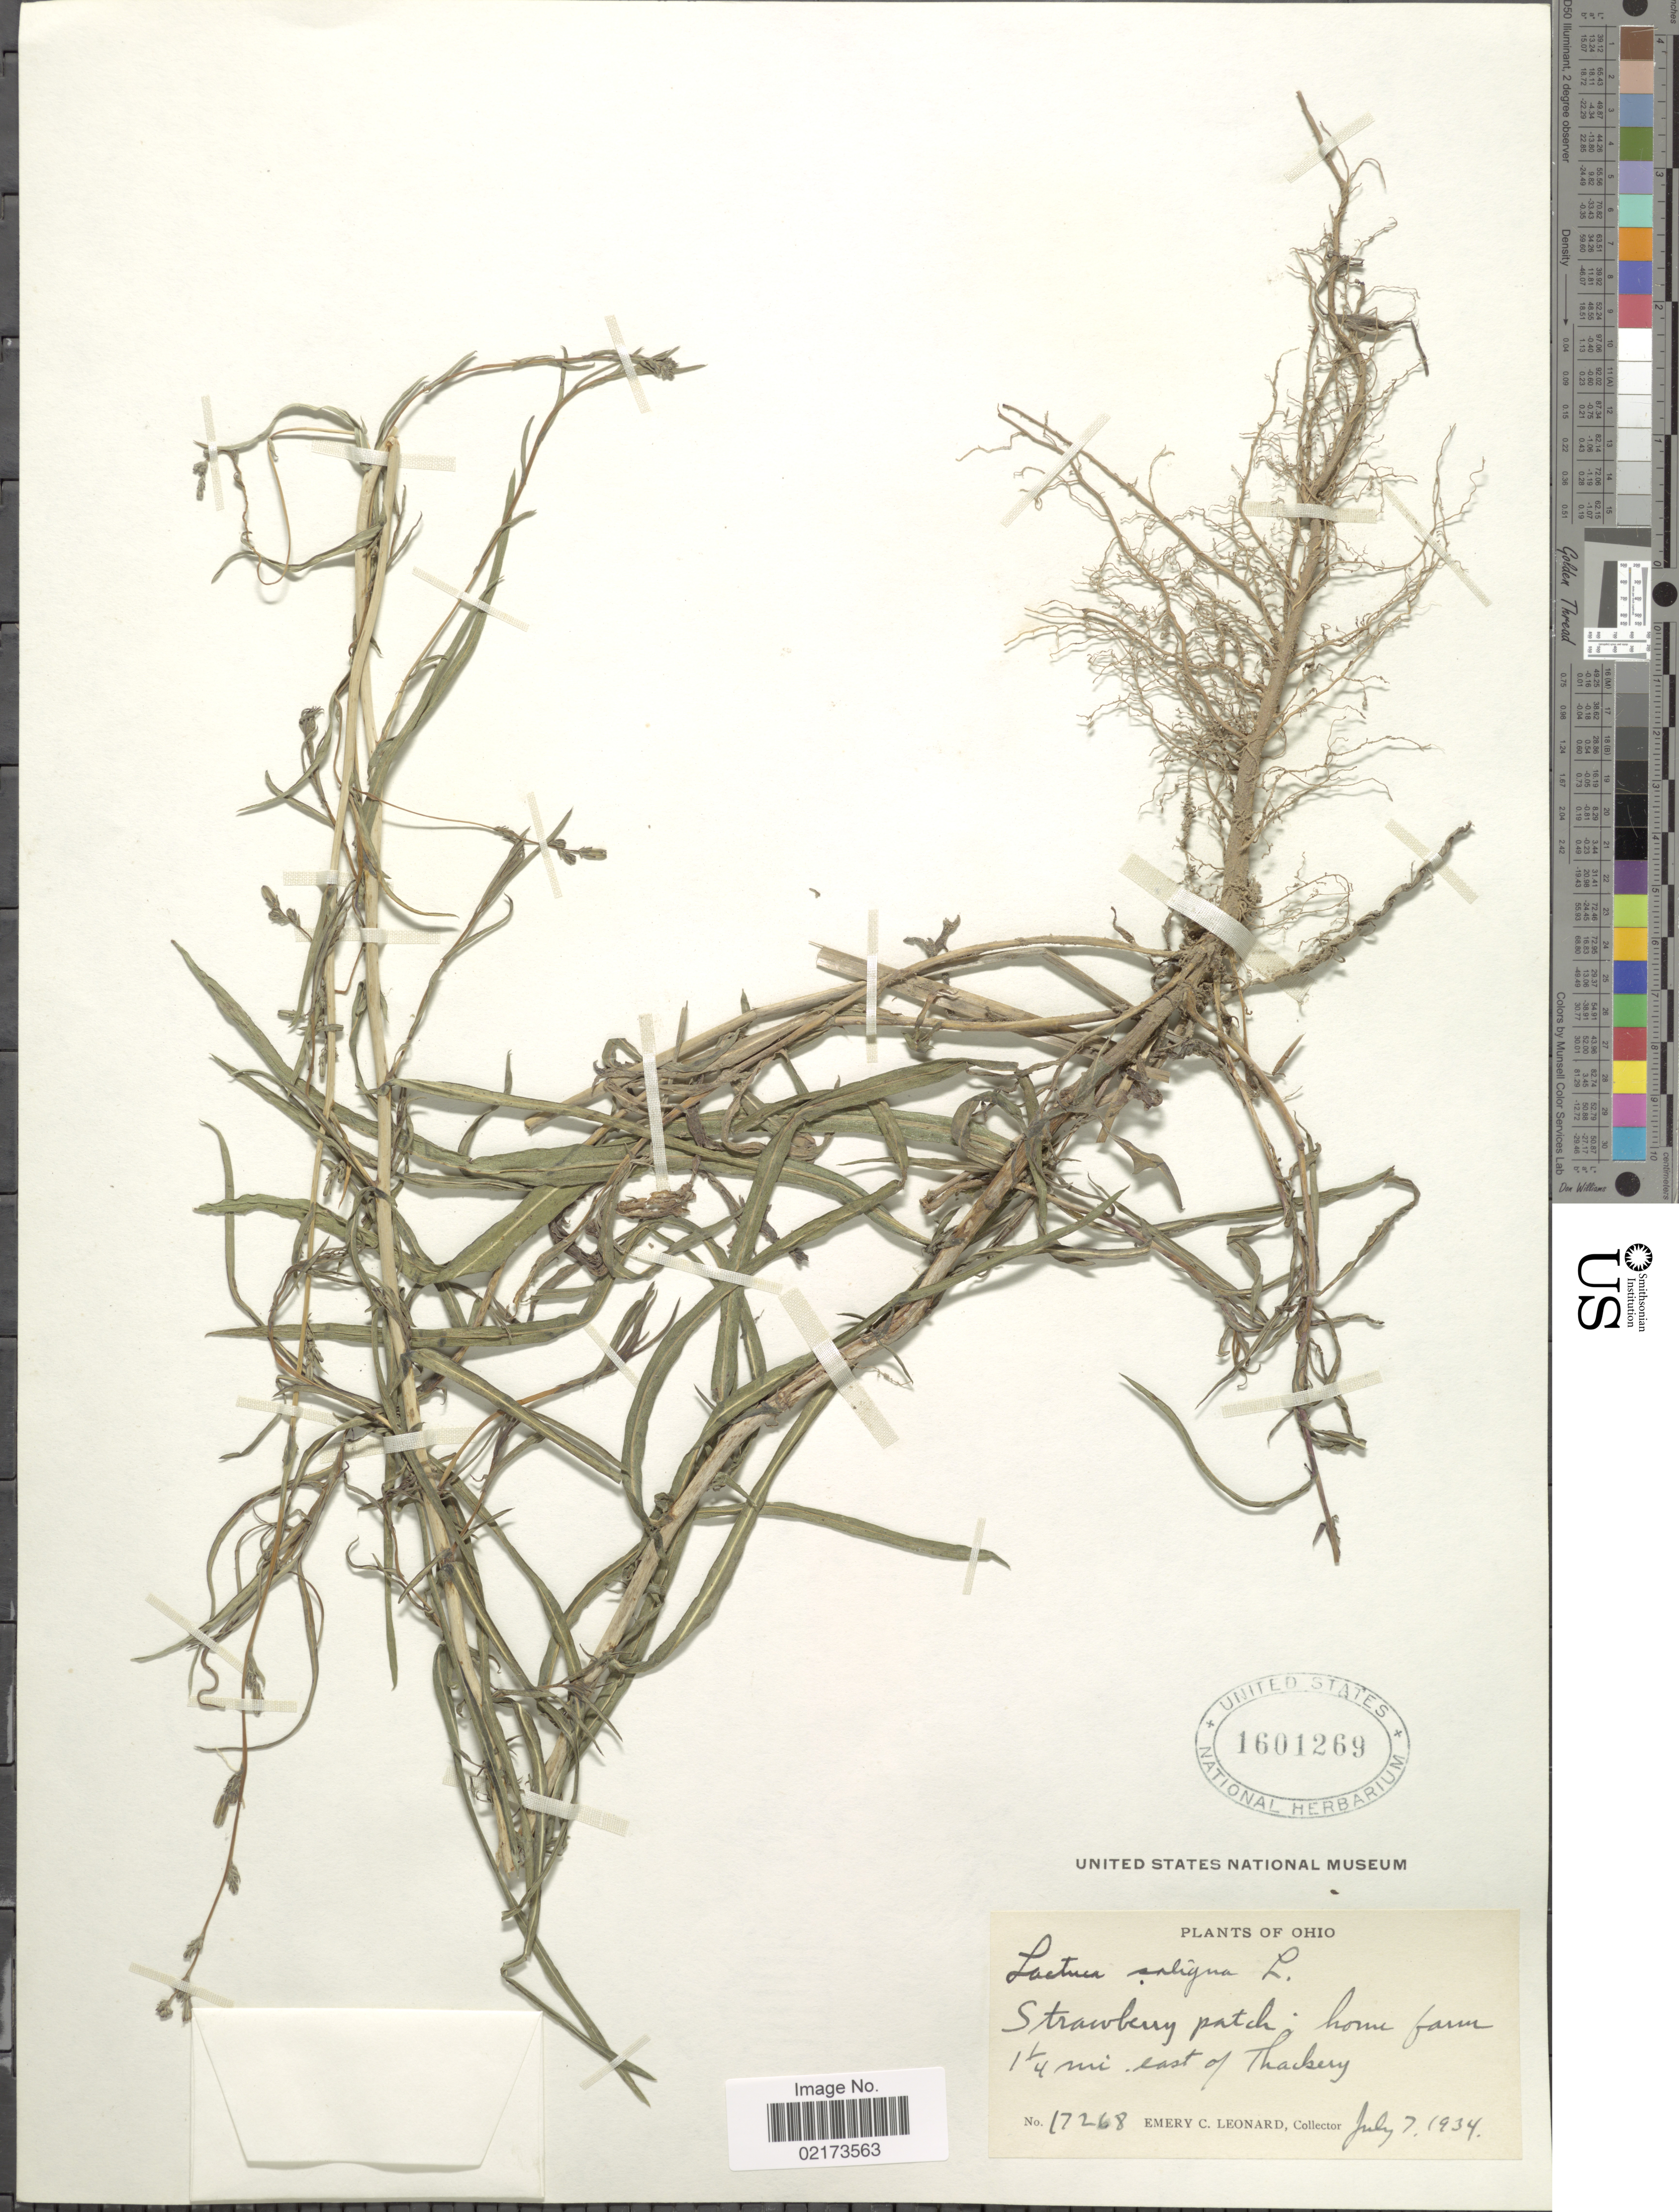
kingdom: Plantae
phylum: Tracheophyta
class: Magnoliopsida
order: Asterales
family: Asteraceae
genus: Lactuca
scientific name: Lactuca saligna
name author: L.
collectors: E. C. Leonard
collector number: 17268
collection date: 1934-07-07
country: United States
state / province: Ohio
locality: Strawberry patch, 1 1/4 mi east of Thackery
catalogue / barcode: US 1601269